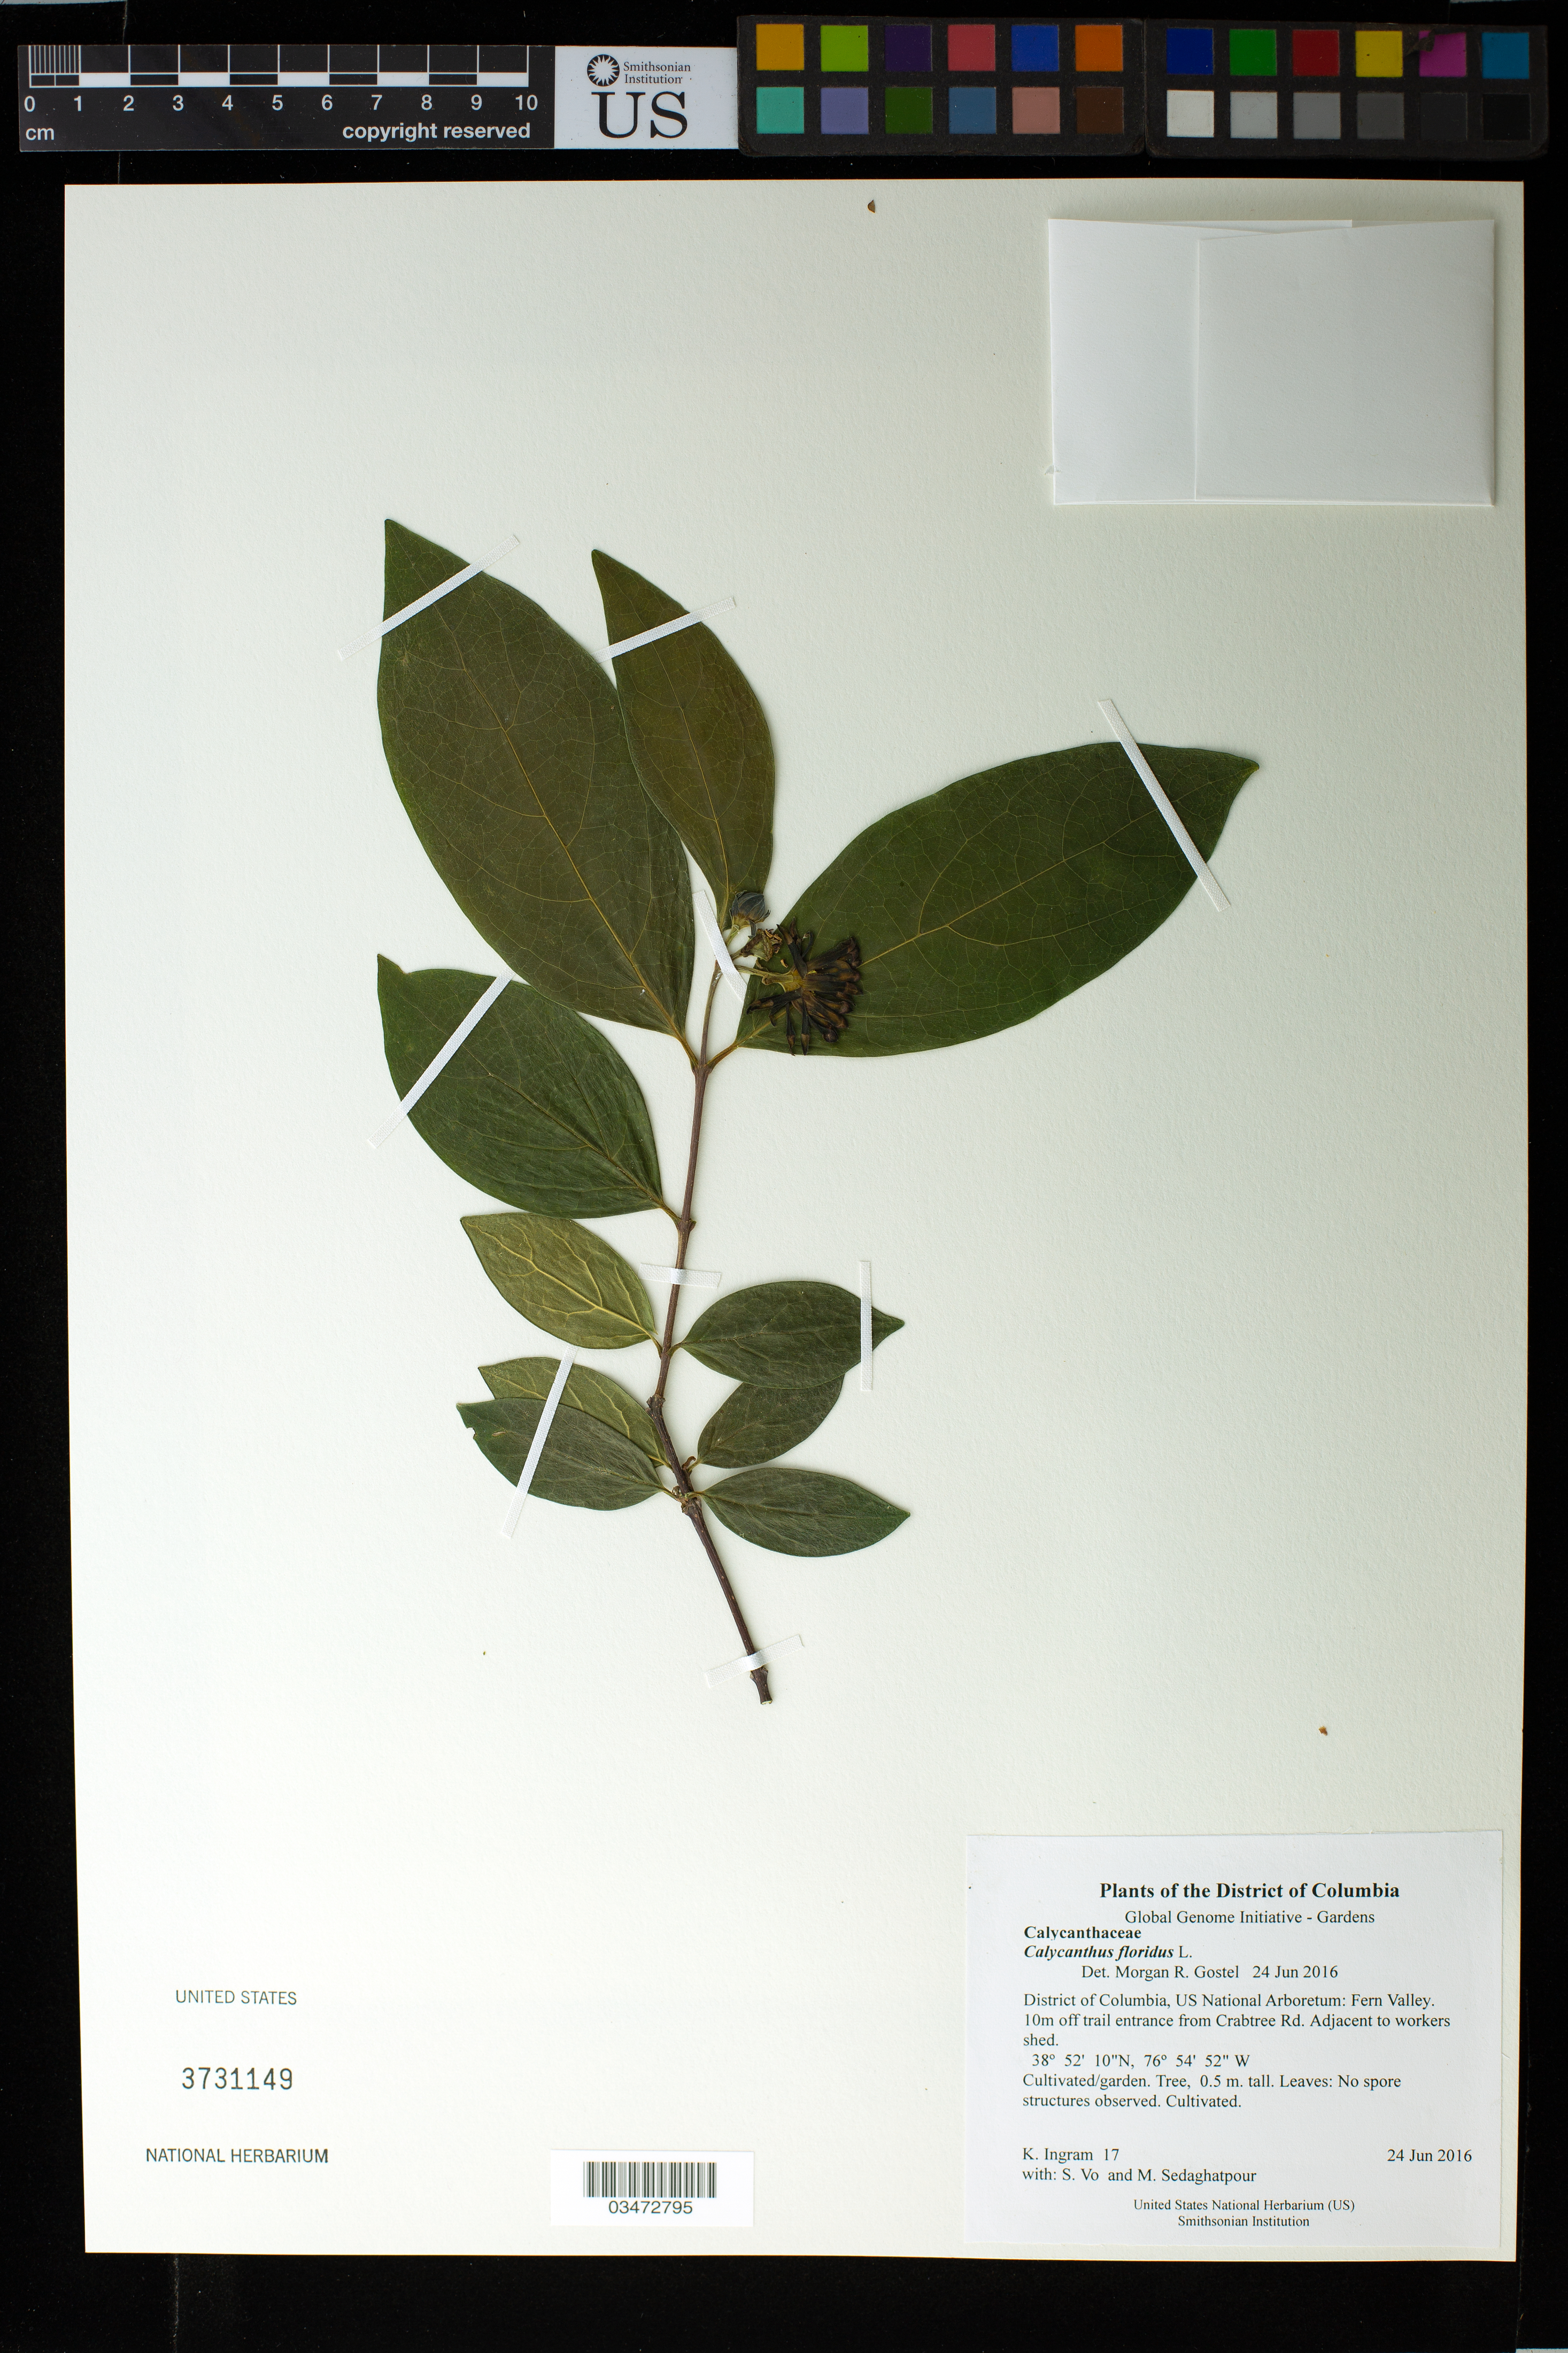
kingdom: Plantae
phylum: Tracheophyta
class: Magnoliopsida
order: Laurales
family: Calycanthaceae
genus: Calycanthus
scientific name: Calycanthus floridus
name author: L.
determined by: Gostel, Morgan R., (BRIT), Botanical Research Institute of Texas (UNITED STATES)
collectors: K. S. Ingram, S. Vo & M. Sedaghatpour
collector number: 17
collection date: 2016-06-24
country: United States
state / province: District of Columbia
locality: US National Arboretum: Fern Valley. 10m off trail entrance from Crabtree Rd. Adjacent to workers shed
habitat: Cultivated/garden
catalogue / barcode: US 3731149